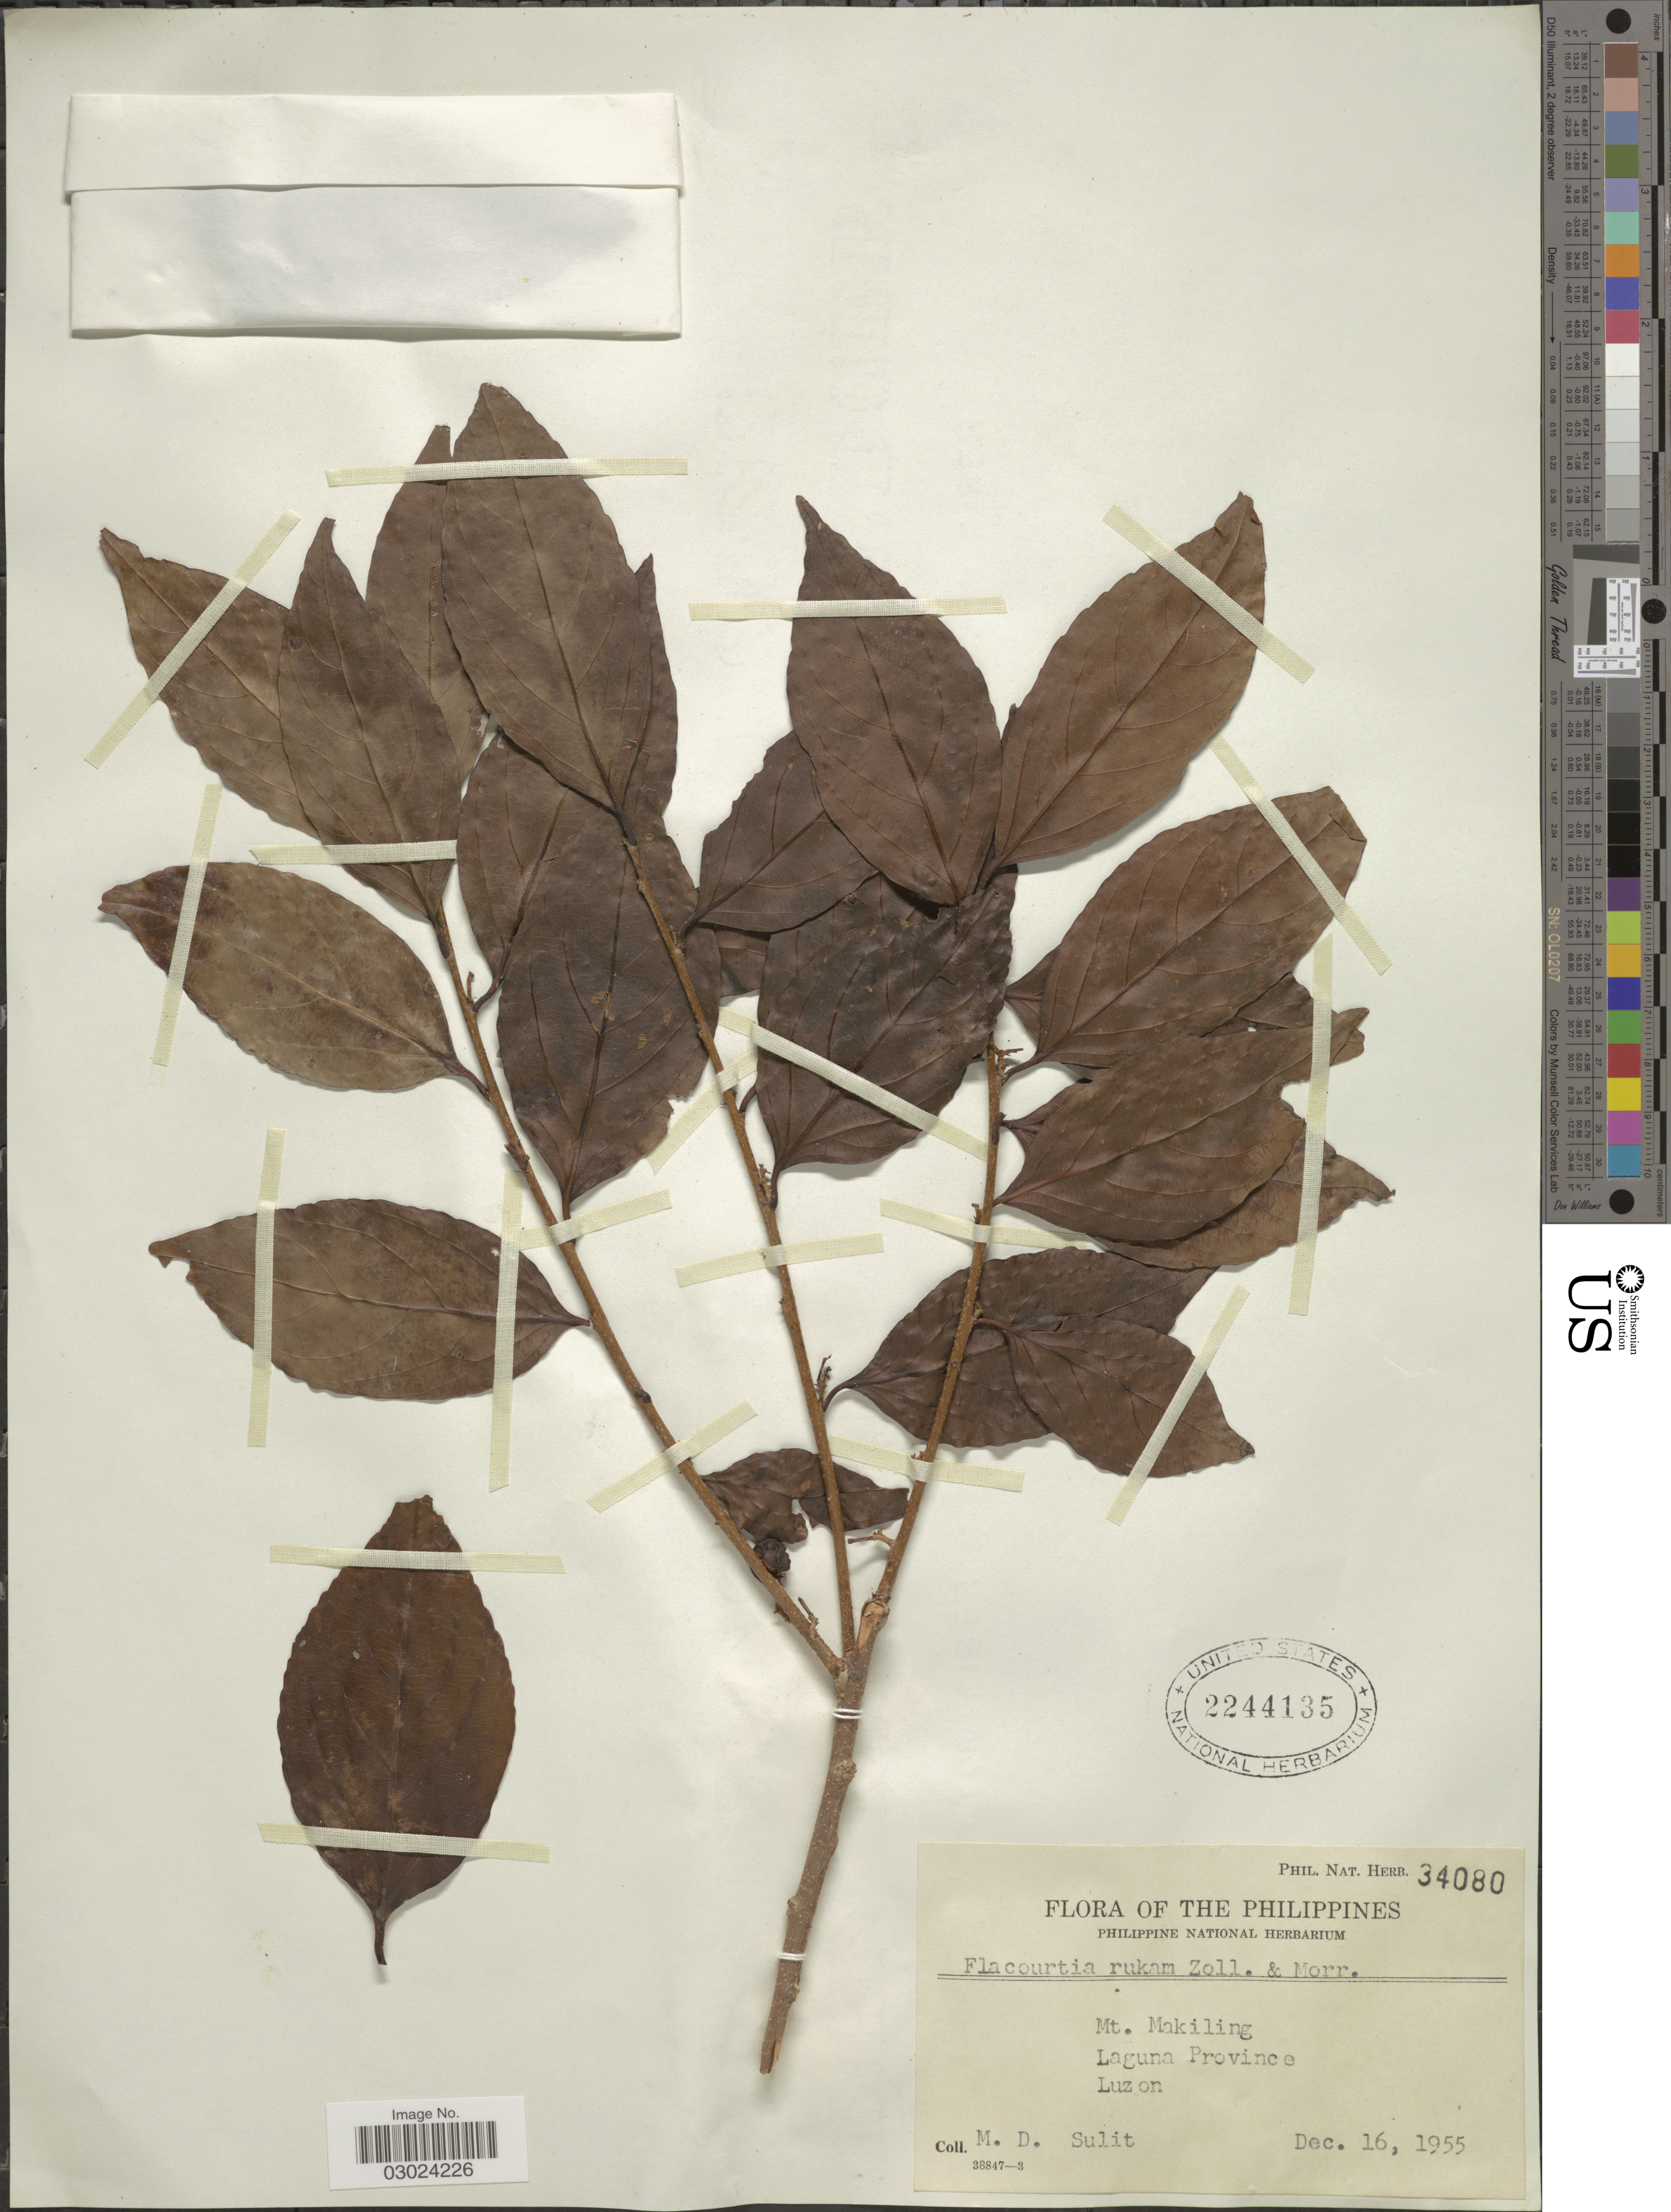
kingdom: Plantae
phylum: Tracheophyta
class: Magnoliopsida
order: Malpighiales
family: Salicaceae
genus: Flacourtia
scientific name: Flacourtia rukam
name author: Zoll. & Moritzi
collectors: M. Sulit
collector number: Phil. Nat. Herb. 34080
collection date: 1955-12-16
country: Philippines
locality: Mt. Makiling. Laguna Province. Luzon.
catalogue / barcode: US 2244135